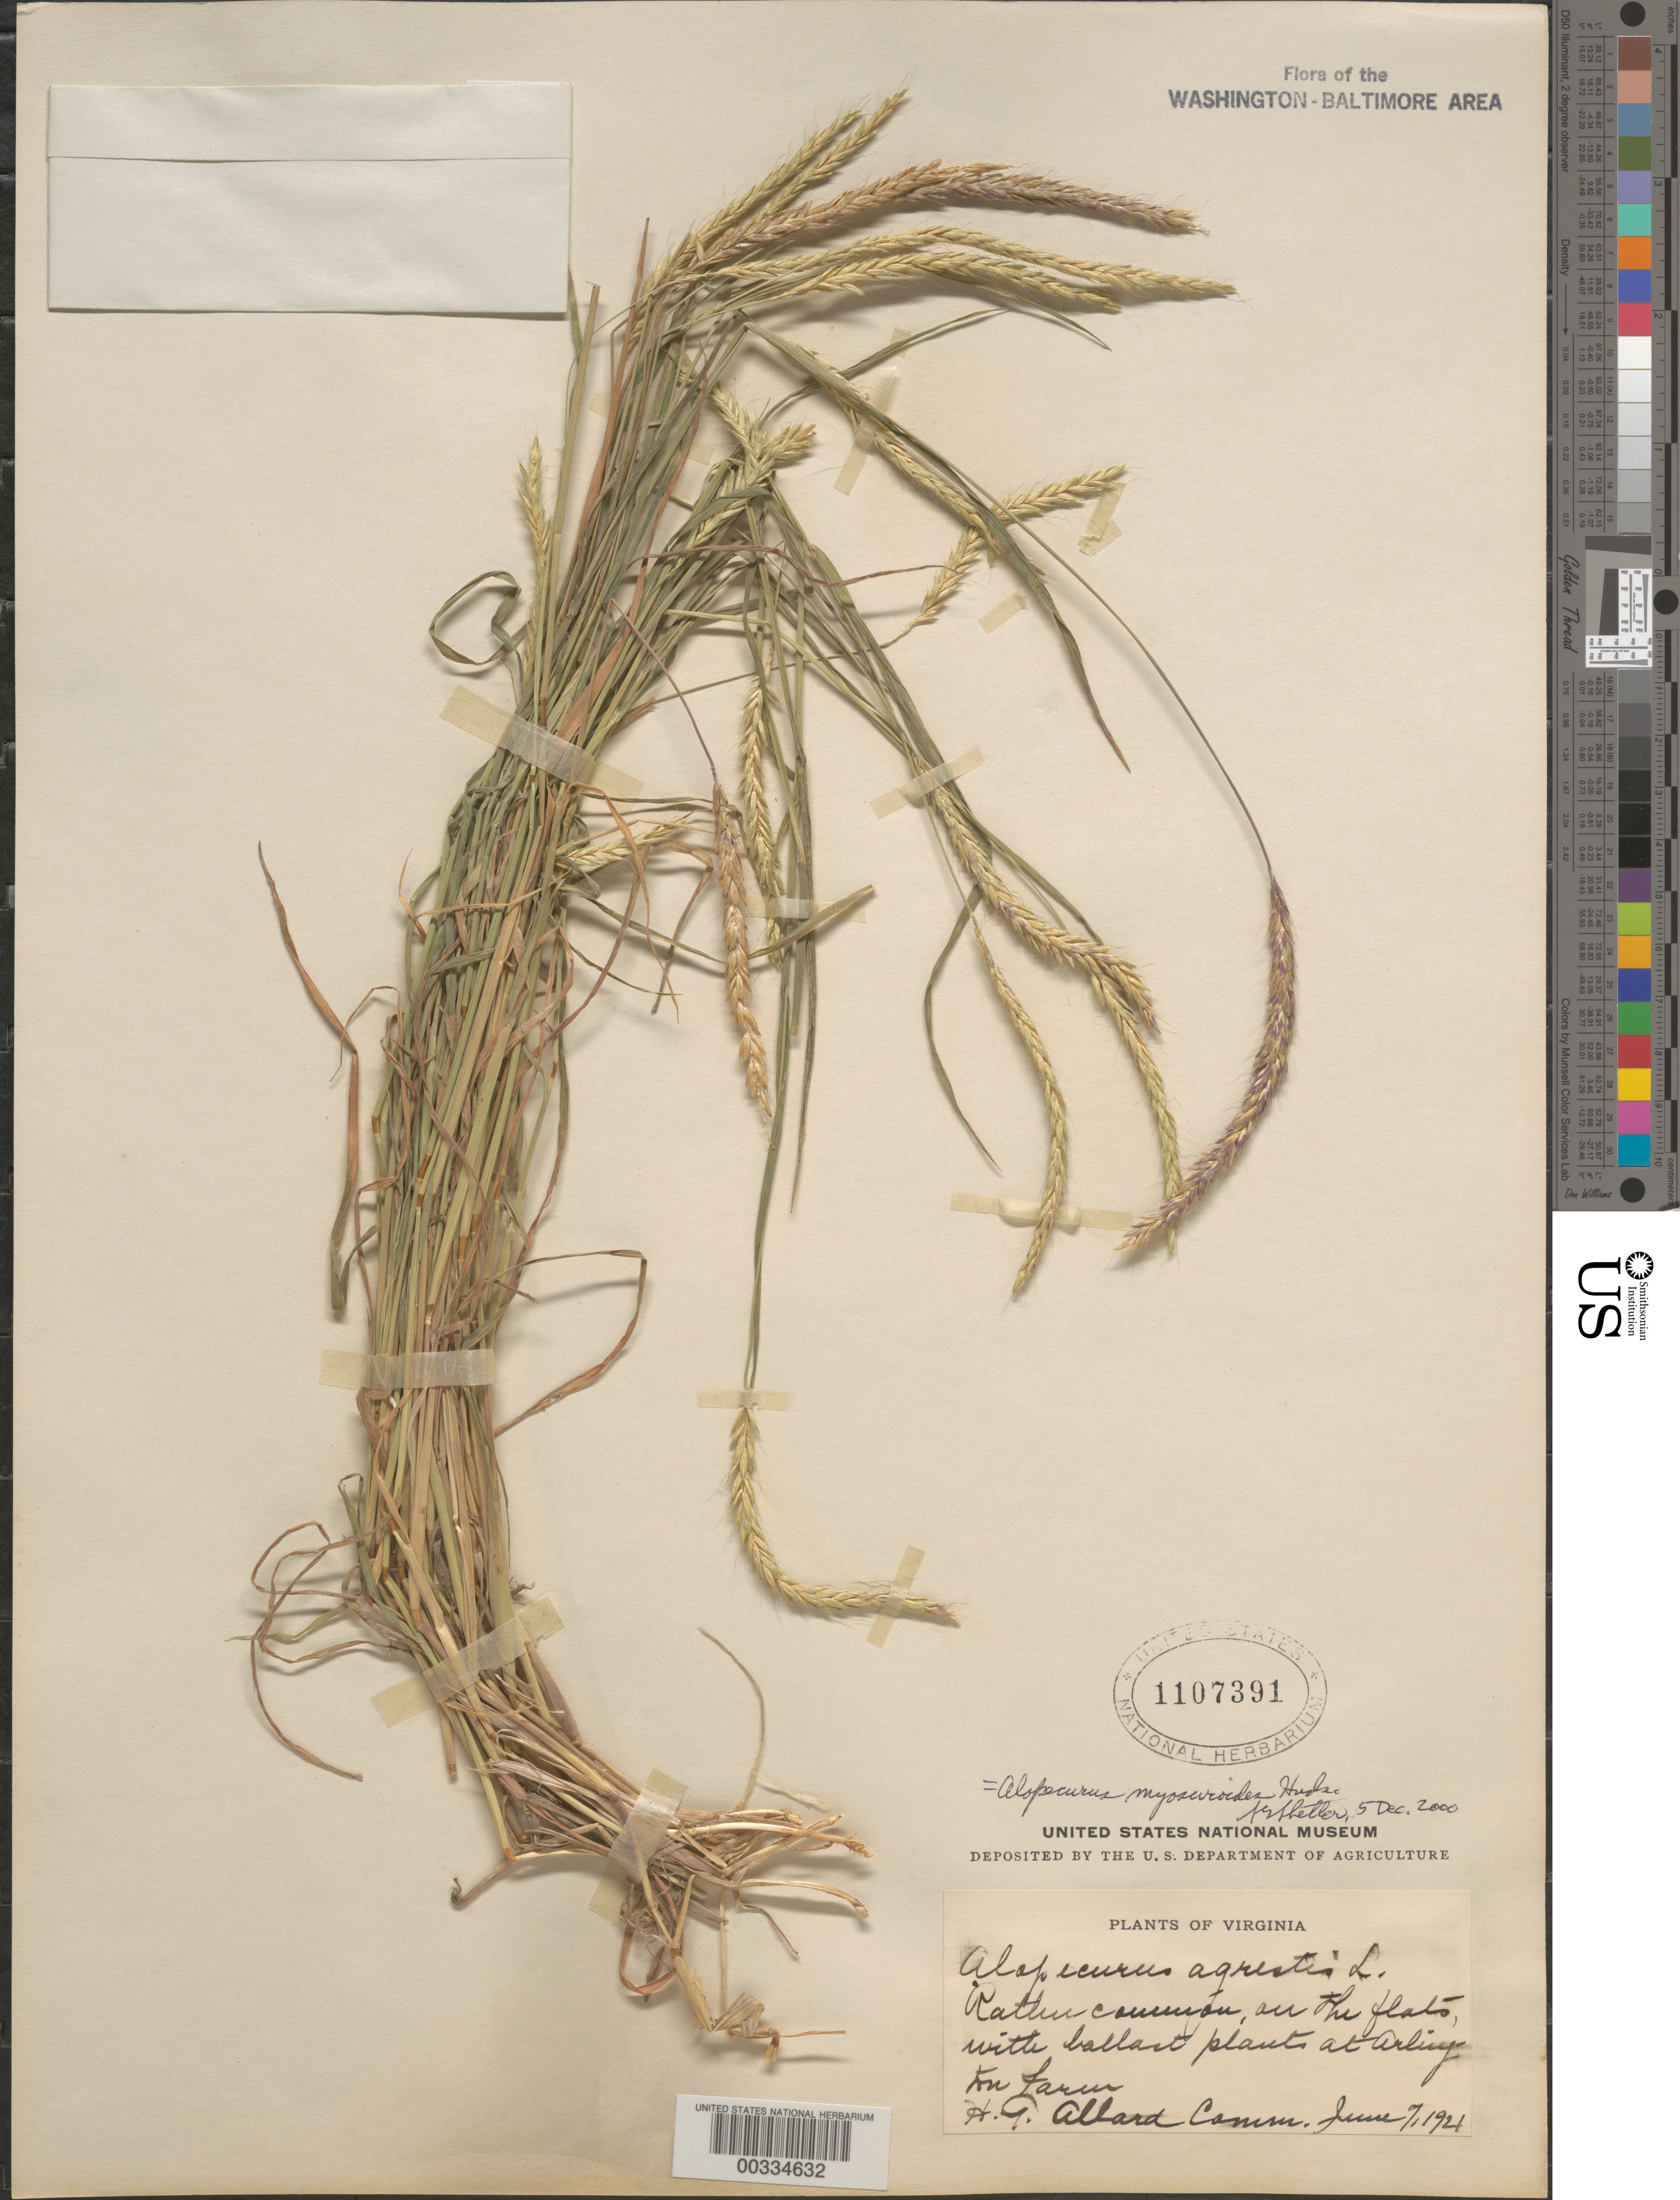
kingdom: Plantae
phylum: Tracheophyta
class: Liliopsida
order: Poales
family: Poaceae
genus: Alopecurus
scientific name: Alopecurus myosuroides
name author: Huds.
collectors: H. A. Allard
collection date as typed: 07 Jun 1921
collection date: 1921-06-07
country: United States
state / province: Virginia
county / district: Arlington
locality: Arlington Farm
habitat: Flats with ballast plants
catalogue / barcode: US 1107391